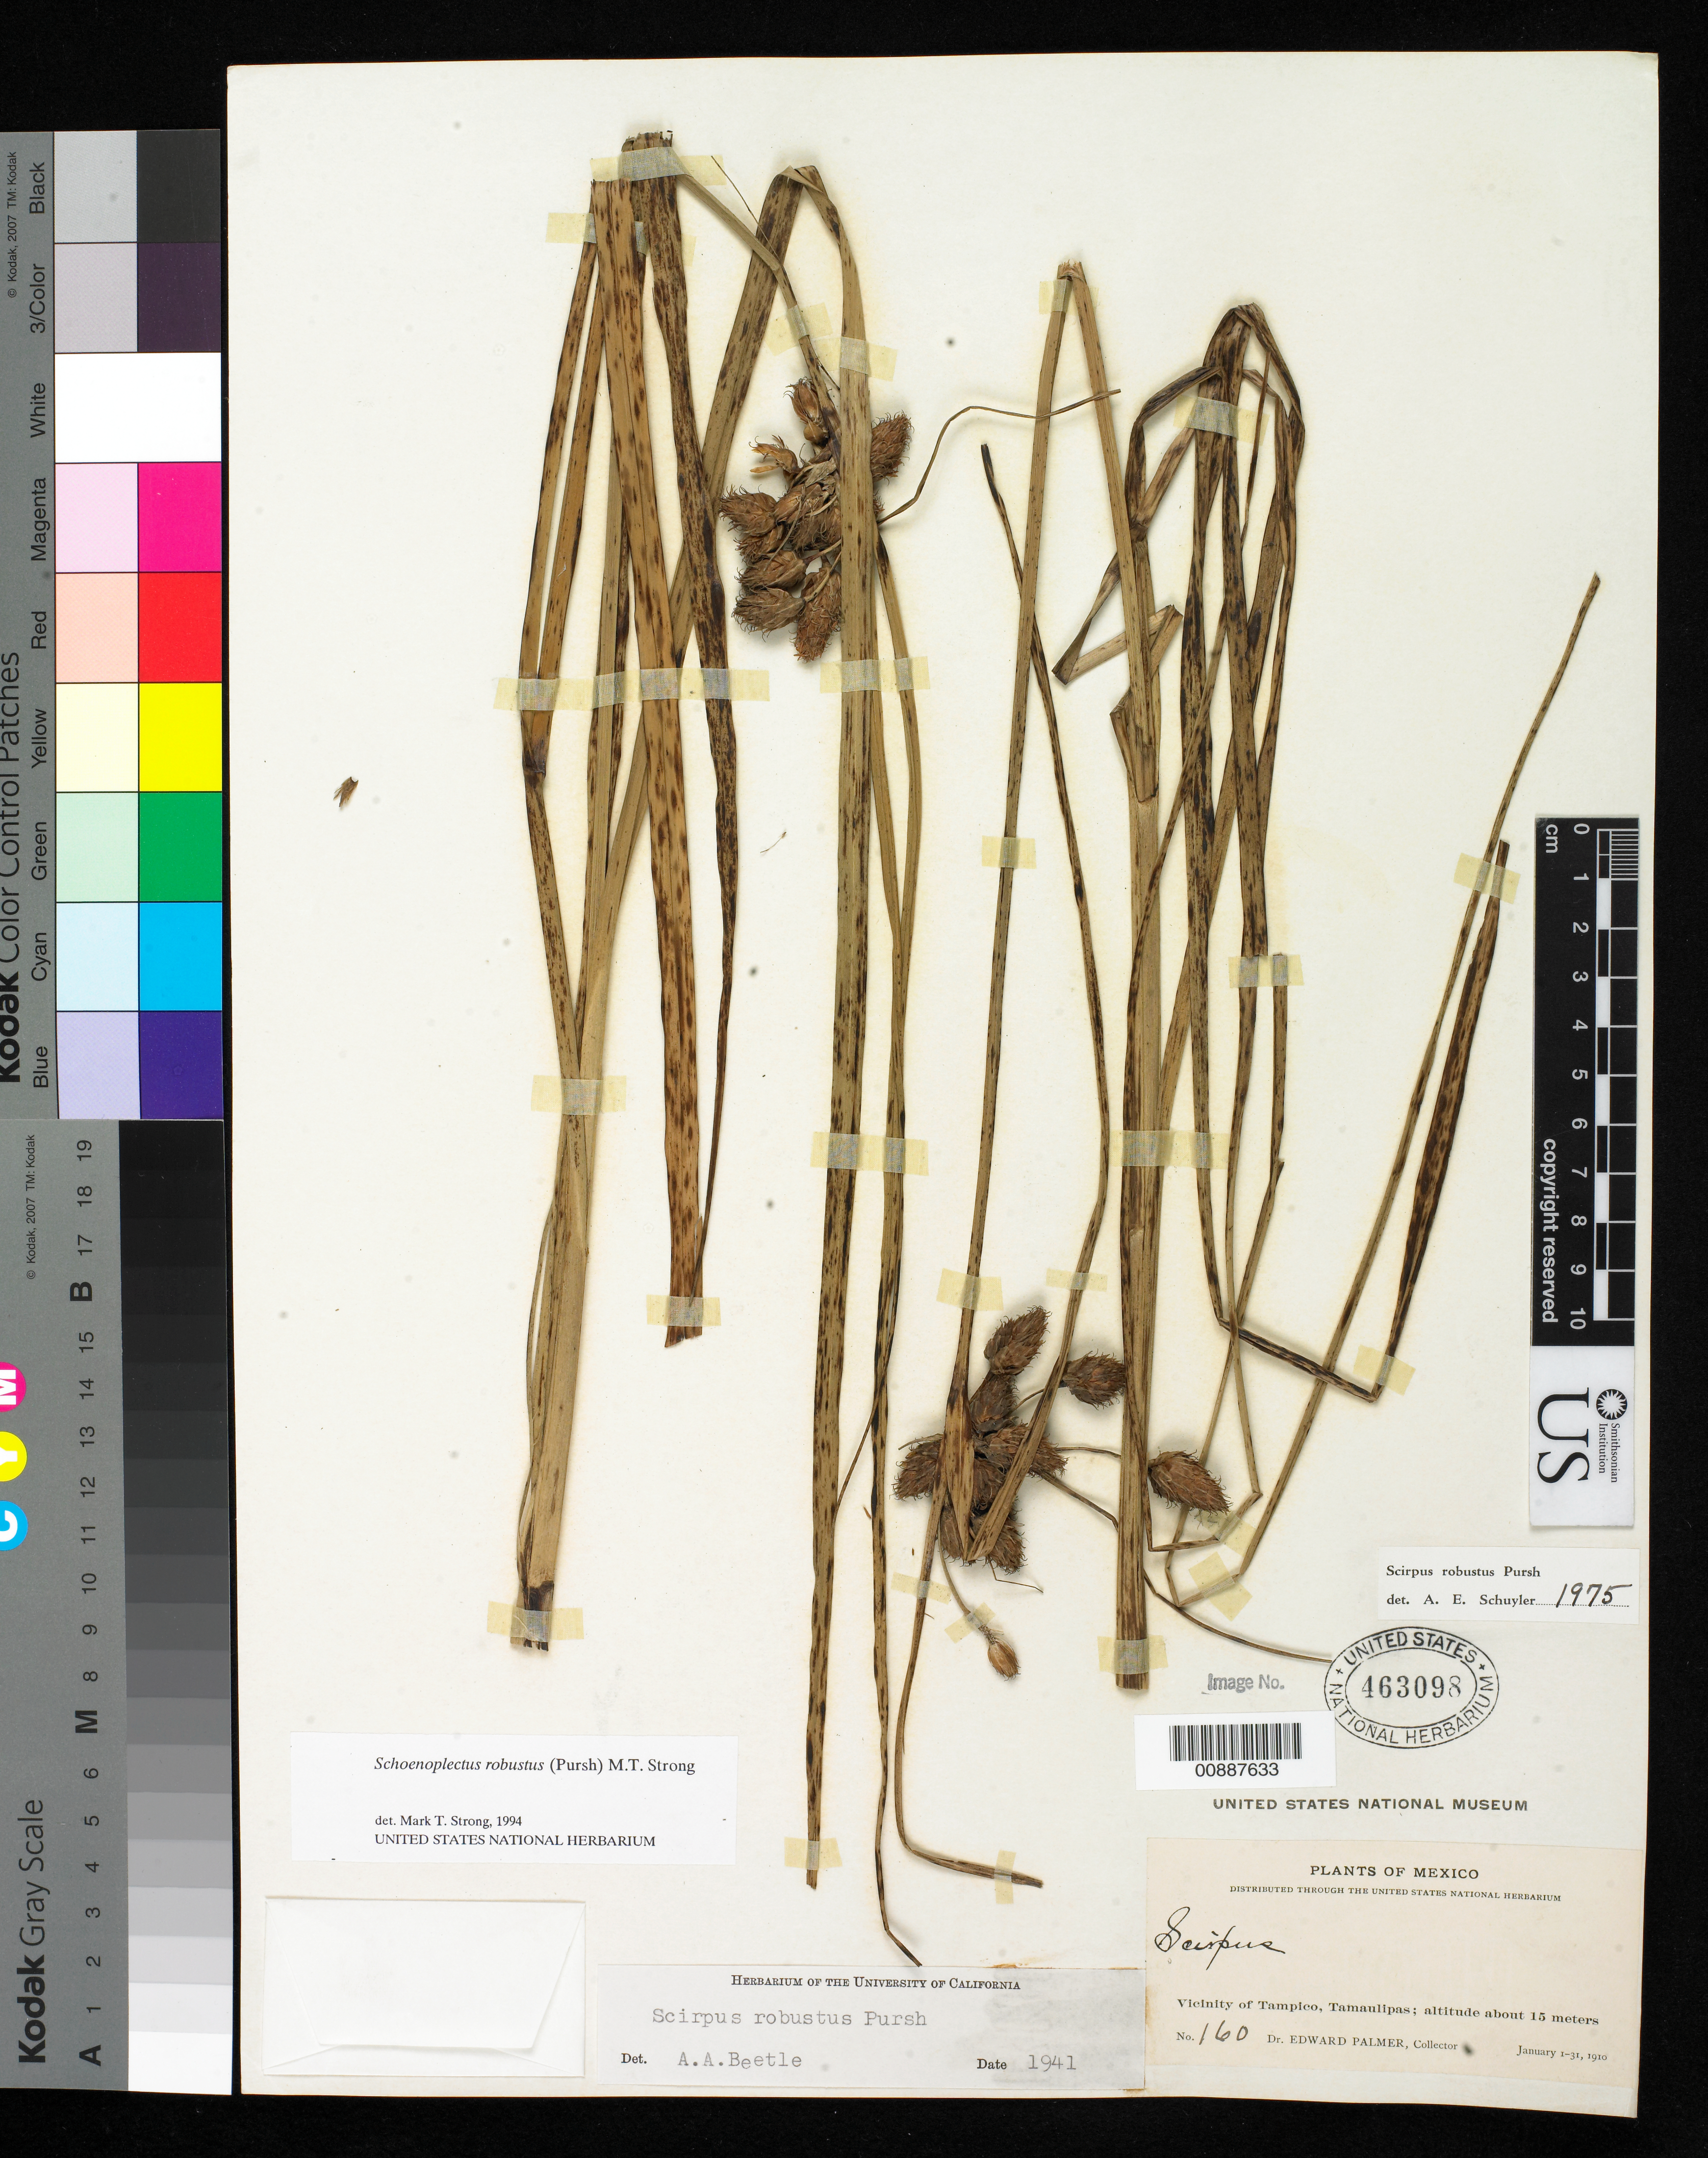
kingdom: Plantae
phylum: Tracheophyta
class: Liliopsida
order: Poales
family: Cyperaceae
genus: Bolboschoenus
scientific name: Bolboschoenus robustus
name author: (Pursh) Soják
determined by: Strong, M. T., (US), Smithsonian Institution - National Museum of Natural History (UNITED STATES)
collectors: E. Palmer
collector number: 160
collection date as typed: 01 Jan 1910 to 31 Jan 1910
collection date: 1910-01-01/1910-01-31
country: Mexico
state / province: Tamaulipas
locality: Vicinity of Tampico, Tamaulipas.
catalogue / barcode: US 463098